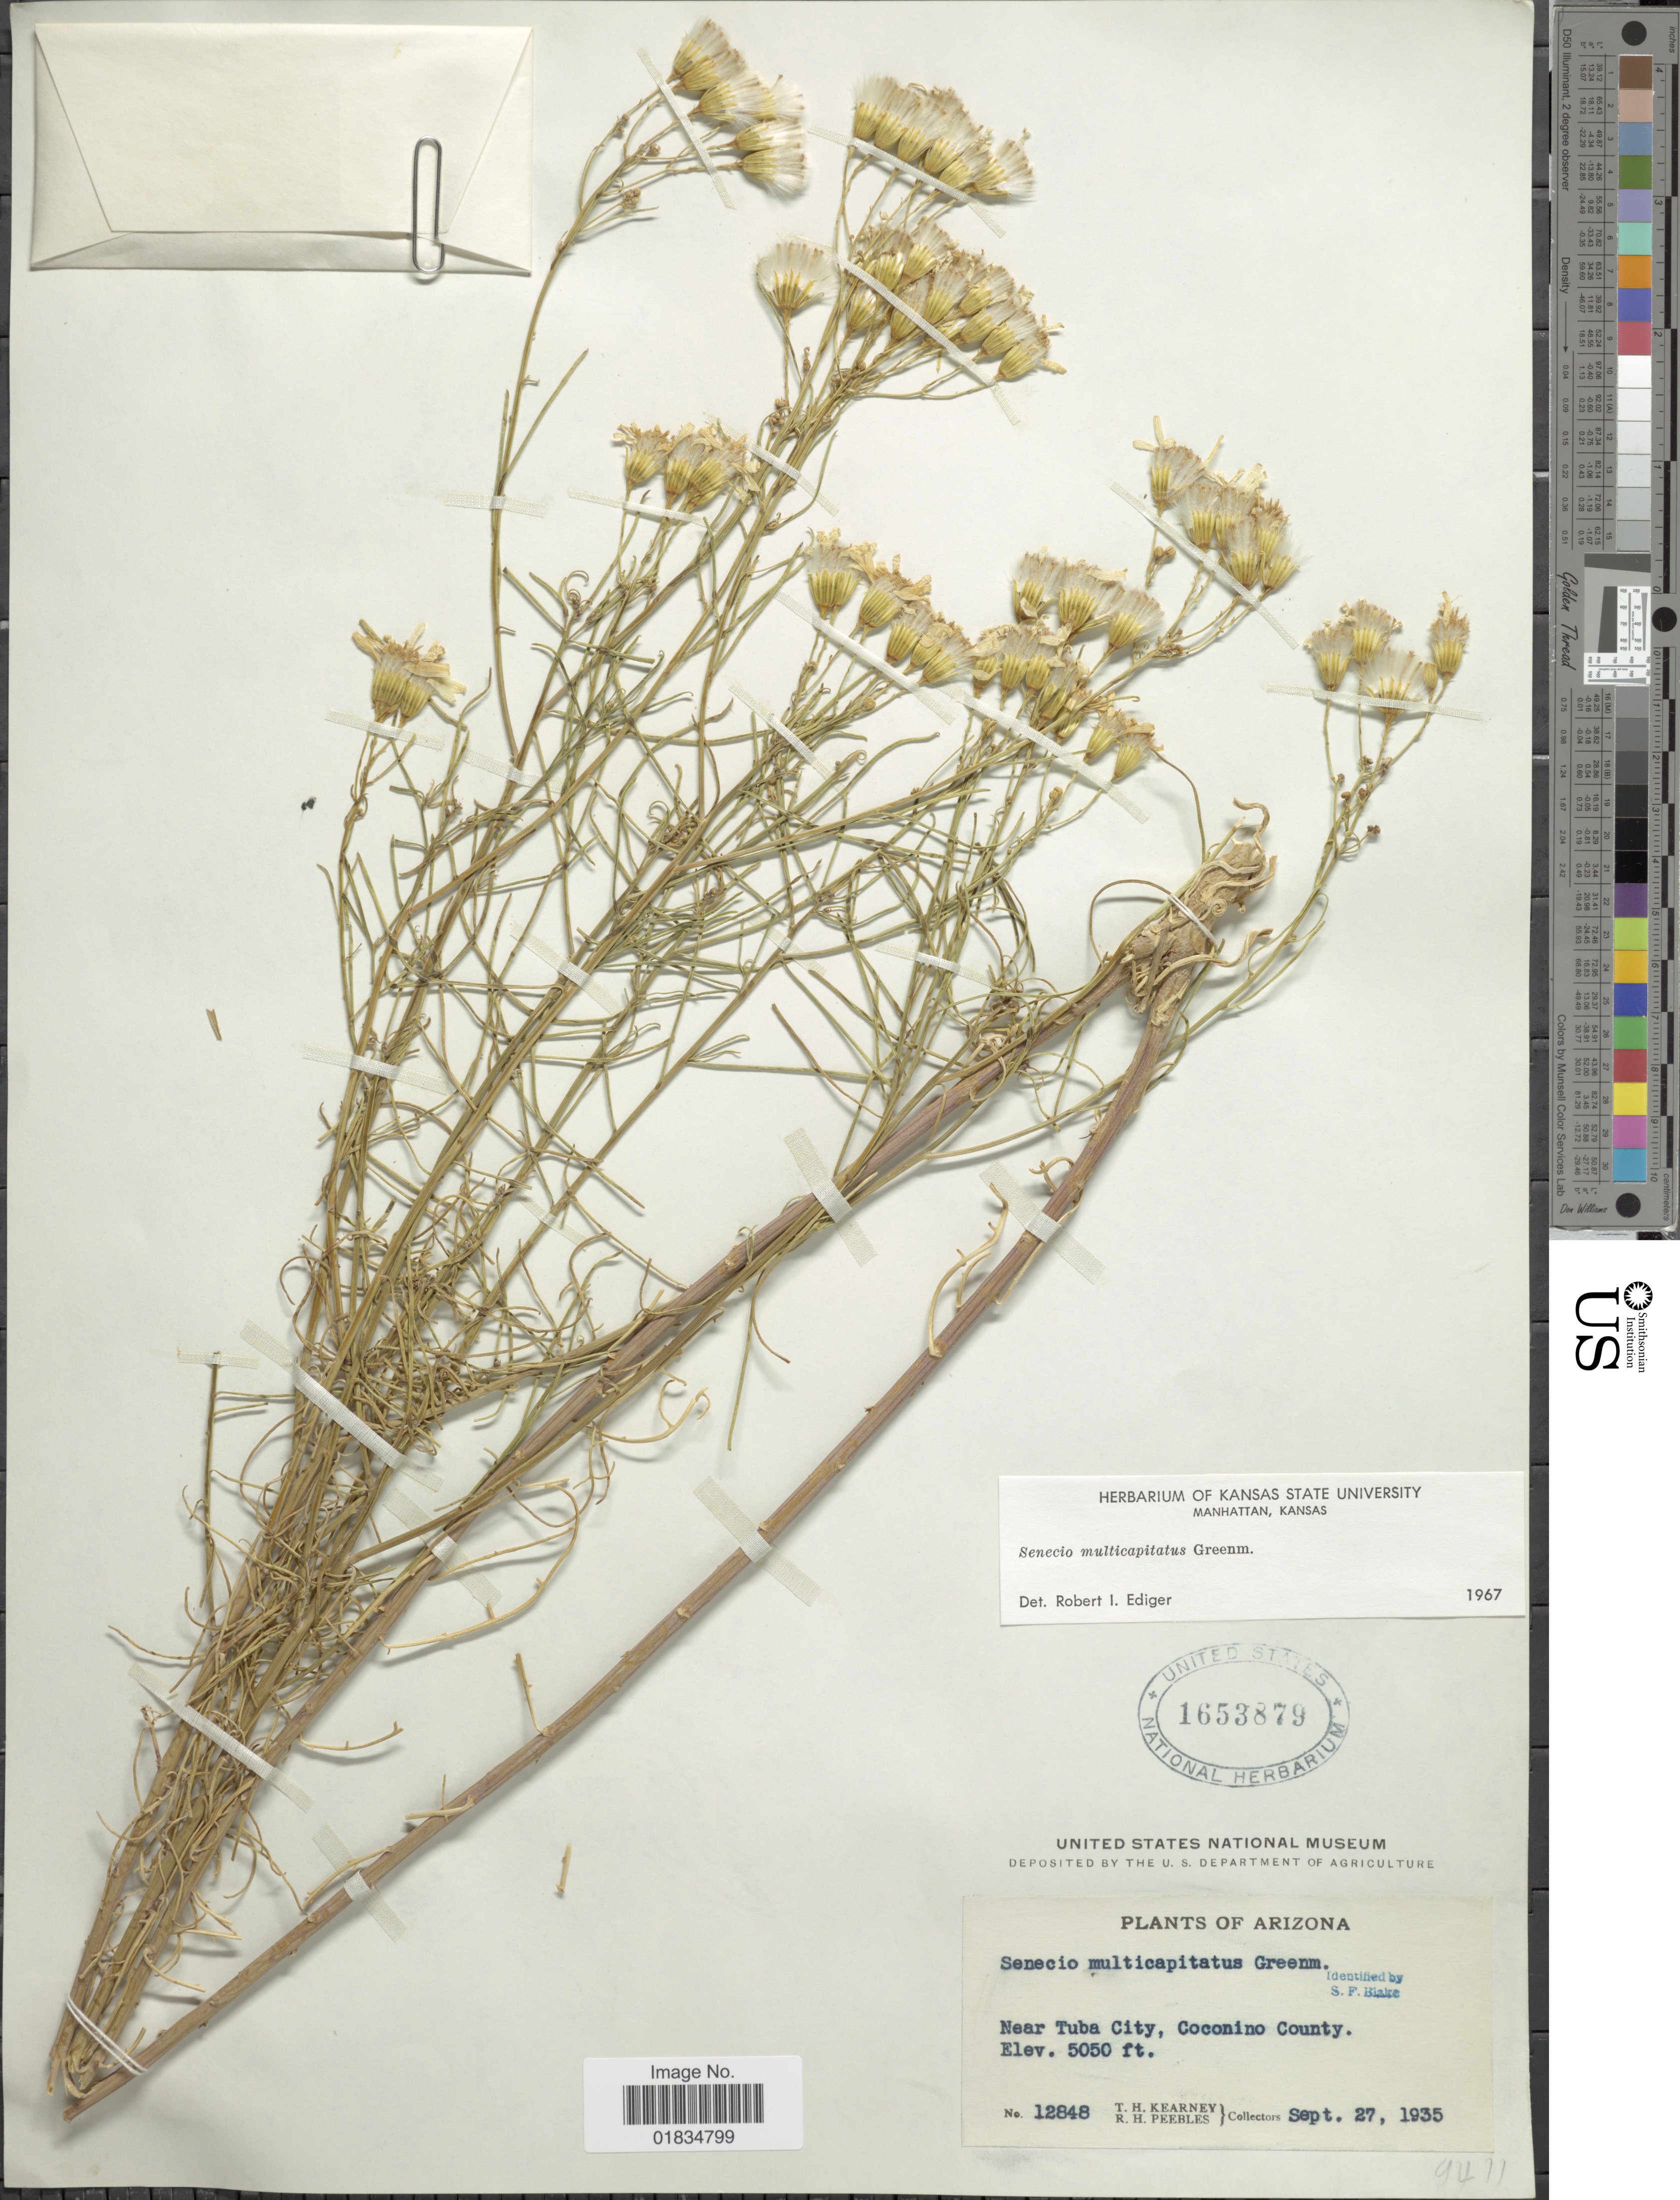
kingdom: Plantae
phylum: Tracheophyta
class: Magnoliopsida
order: Asterales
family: Asteraceae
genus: Senecio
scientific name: Senecio multicapitatus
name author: Greenm.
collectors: T. H. Kearney & R. H. Peebles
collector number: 12848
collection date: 1935-09-27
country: United States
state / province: Arizona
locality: Near Tuba City, Coconino County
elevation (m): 1539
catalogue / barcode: US 1653879